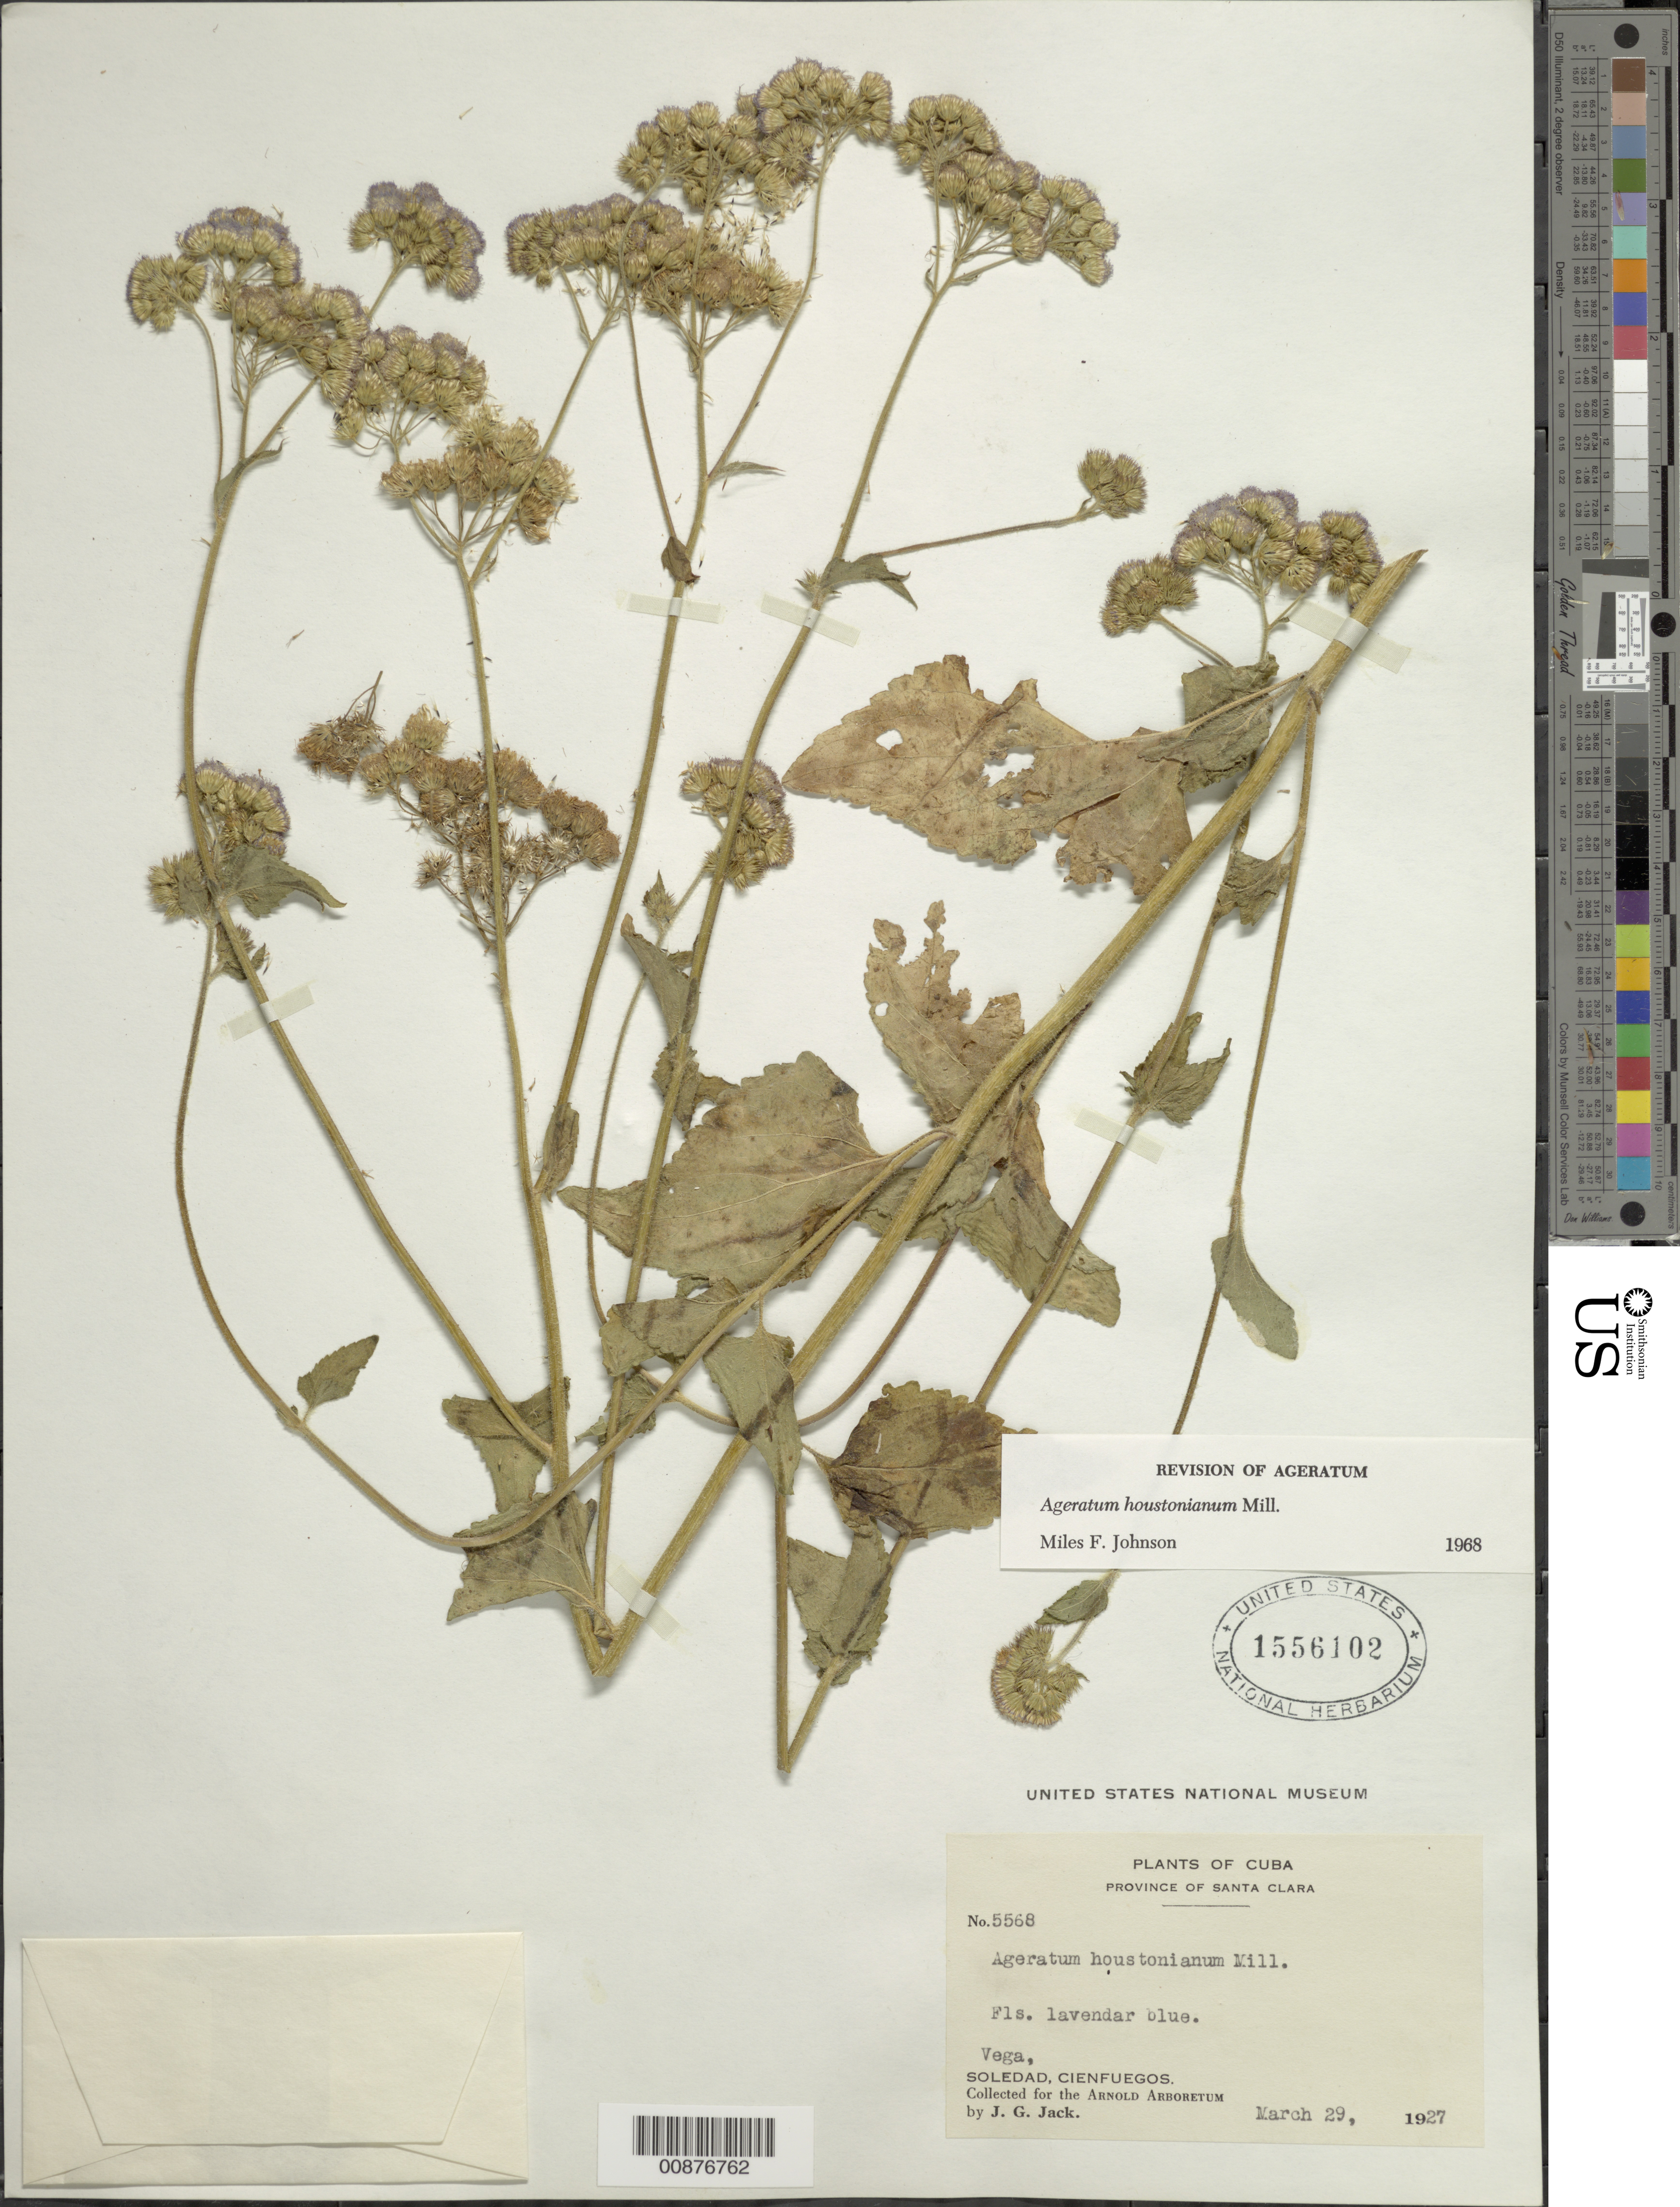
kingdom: Plantae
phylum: Tracheophyta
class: Magnoliopsida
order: Asterales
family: Asteraceae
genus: Ageratum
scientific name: Ageratum houstonianum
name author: Mill.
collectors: J. G. Jack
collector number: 5568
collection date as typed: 29 Mar 1927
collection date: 1927-03-29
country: Cuba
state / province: Las Villas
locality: Soledad, Cienfuegos. Vega.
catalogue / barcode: US 1556102